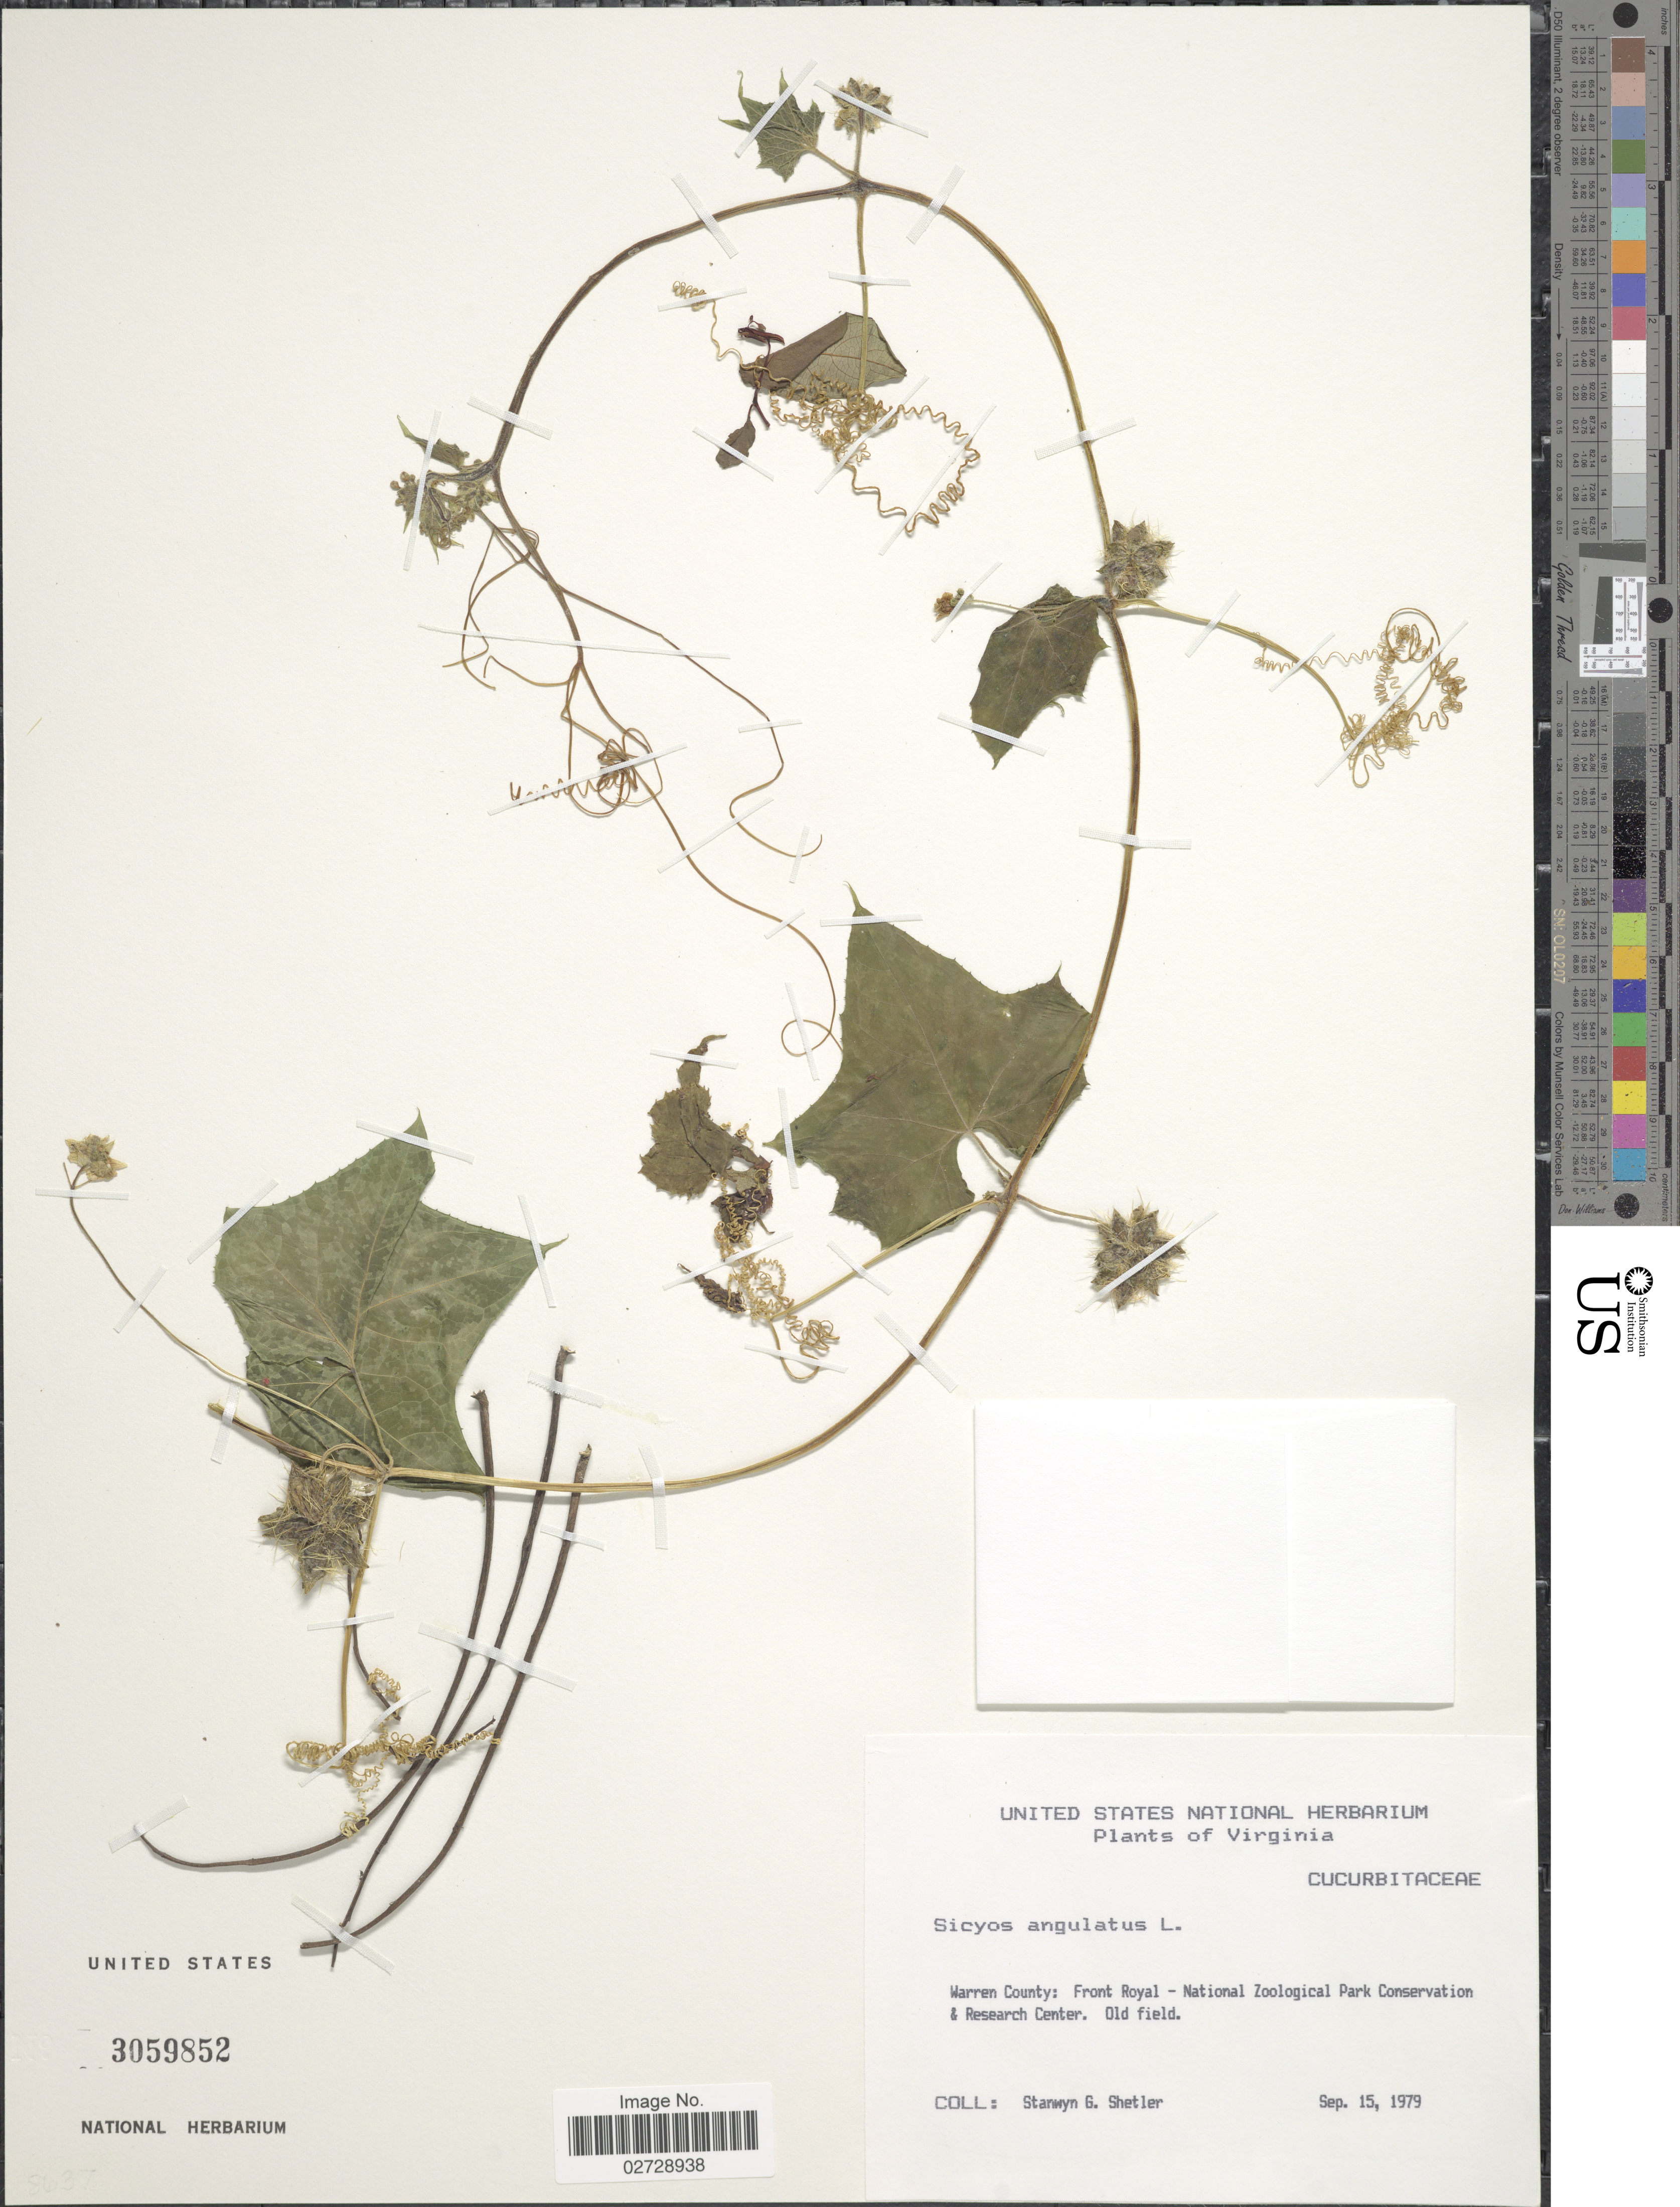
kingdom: Plantae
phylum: Tracheophyta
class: Magnoliopsida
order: Cucurbitales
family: Cucurbitaceae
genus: Sicyos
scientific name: Sicyos angulatus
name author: L.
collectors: S. Shetler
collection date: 1979-09-15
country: United States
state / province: Virginia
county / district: Warren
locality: Warren County: Front Royal - National Zoological Park Conservation & Research Center. Old field.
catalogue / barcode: US 3059852